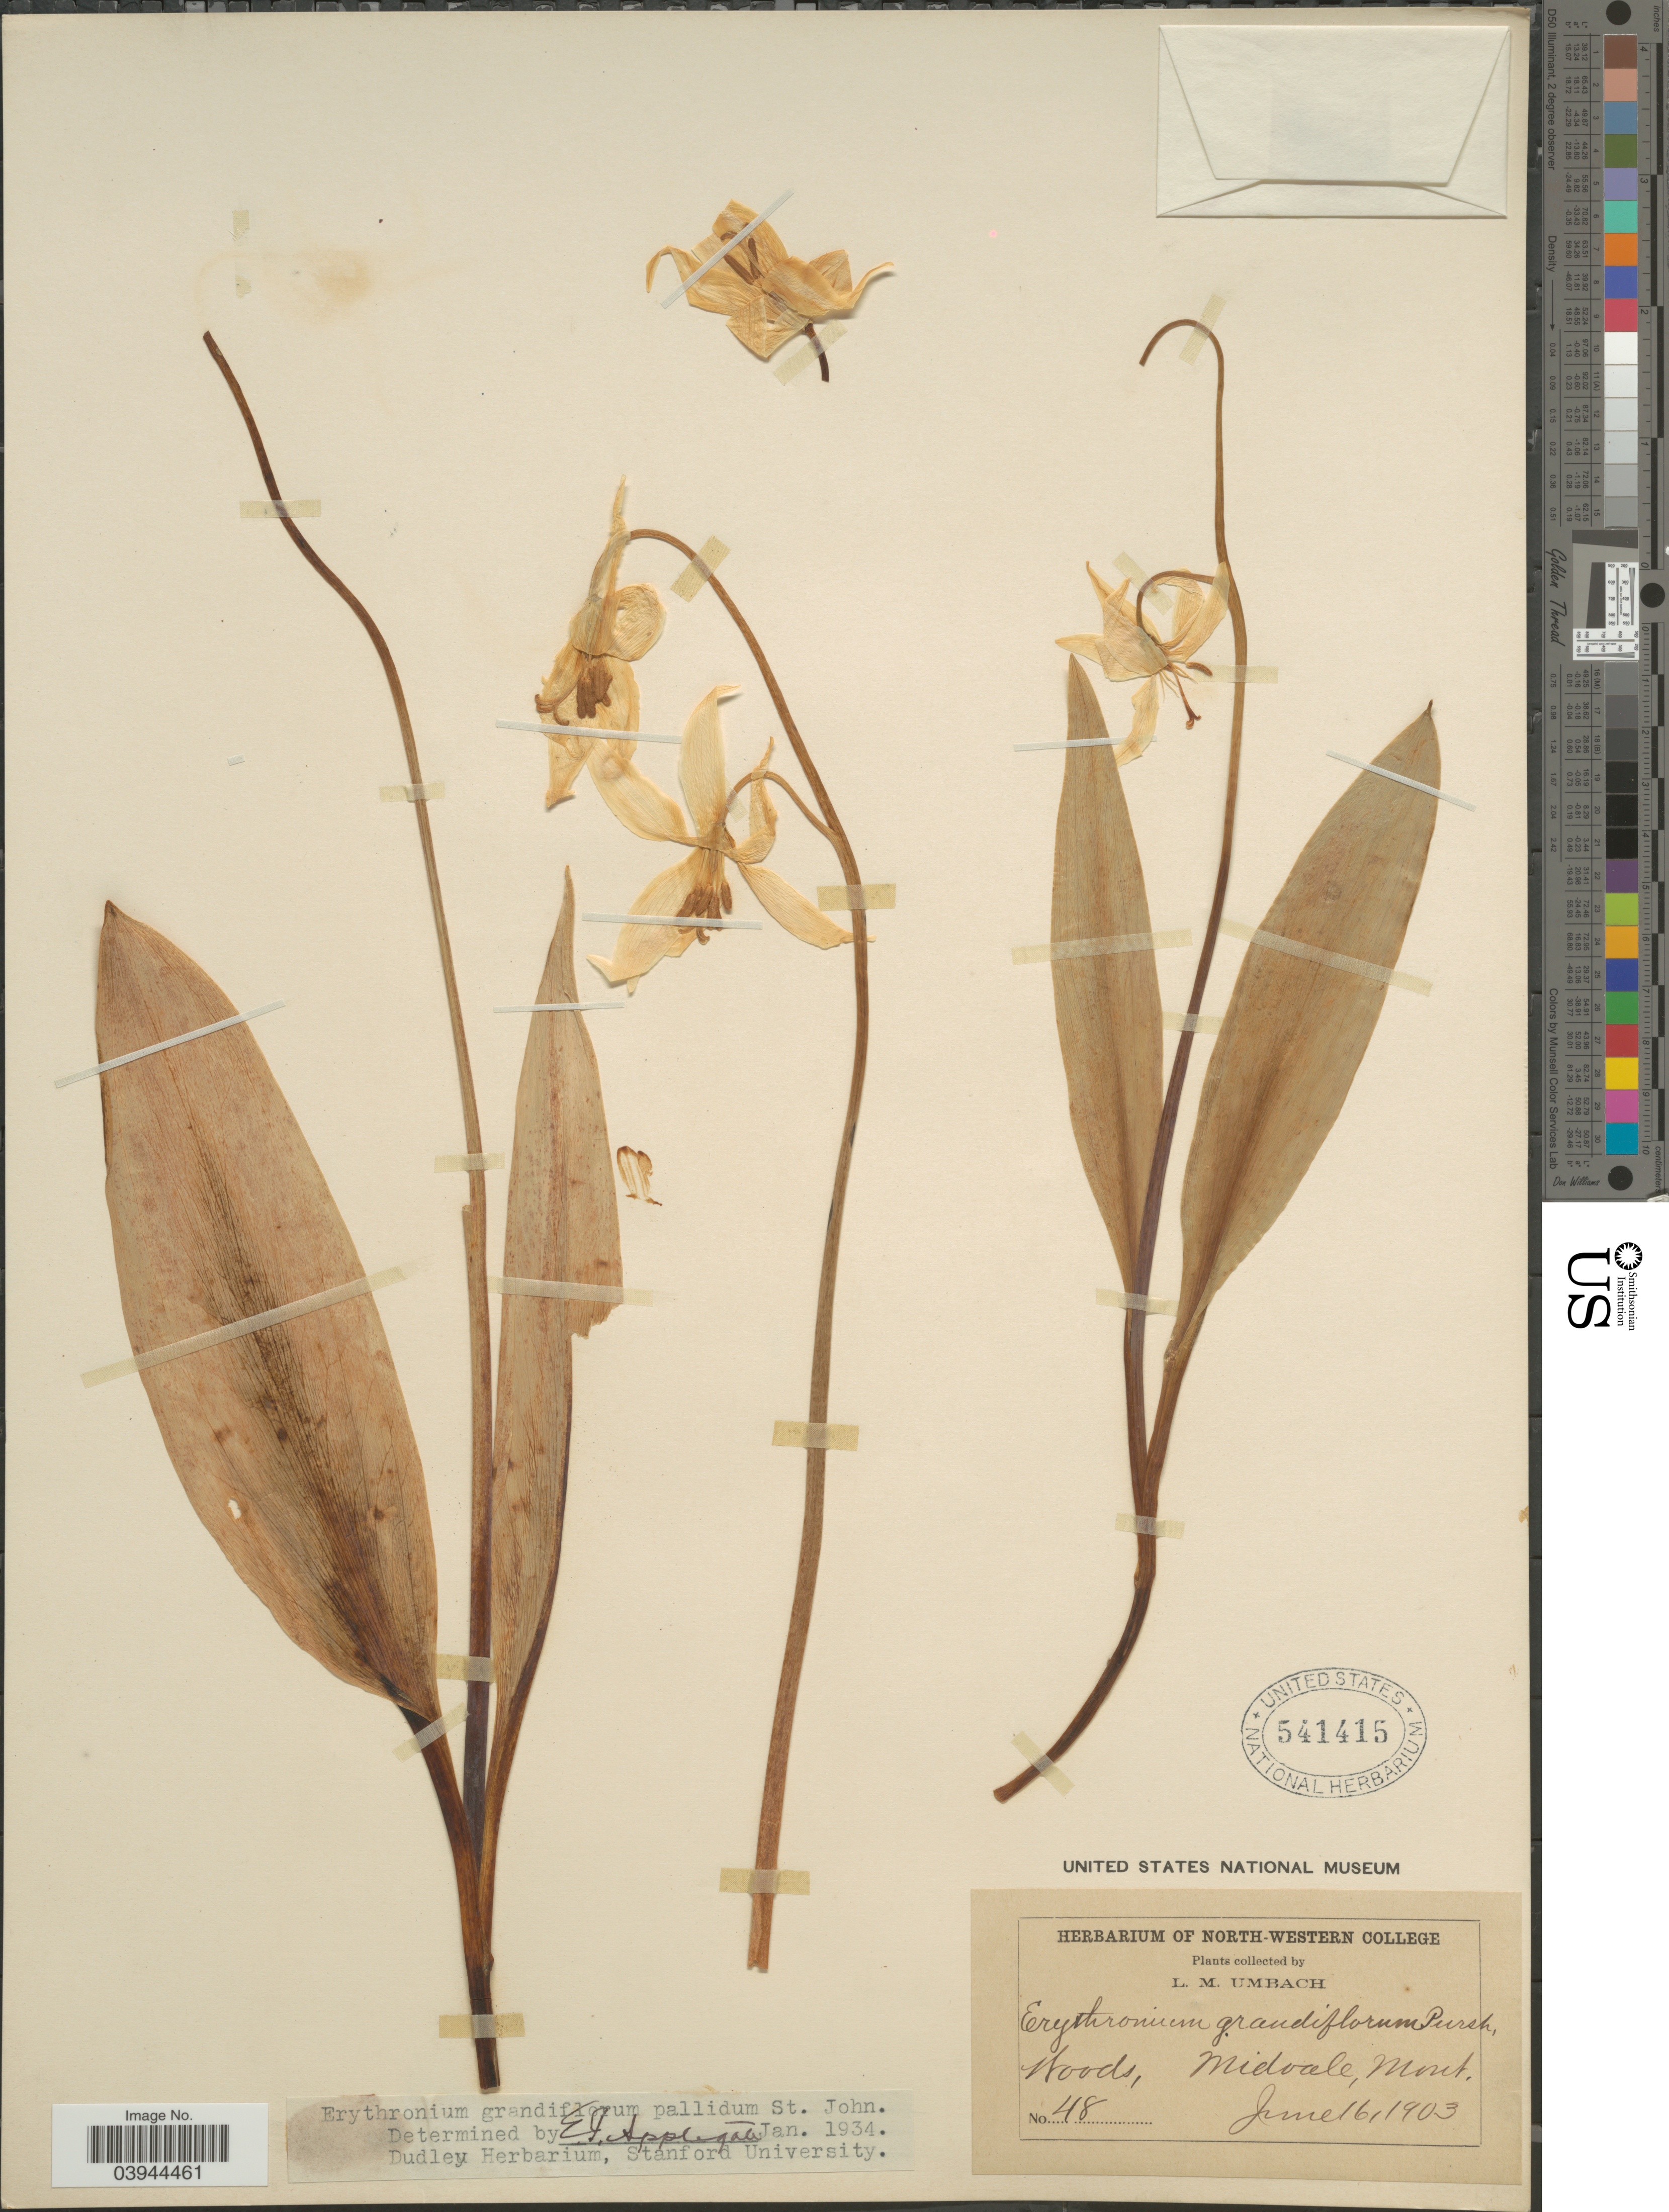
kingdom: Plantae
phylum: Tracheophyta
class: Liliopsida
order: Liliales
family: Liliaceae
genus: Erythronium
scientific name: Erythronium grandiflorum var. pallidum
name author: H. St. John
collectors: L. M. Umbach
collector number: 48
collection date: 1903-06-16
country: United States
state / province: Montana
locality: Midvale.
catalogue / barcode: US 541415